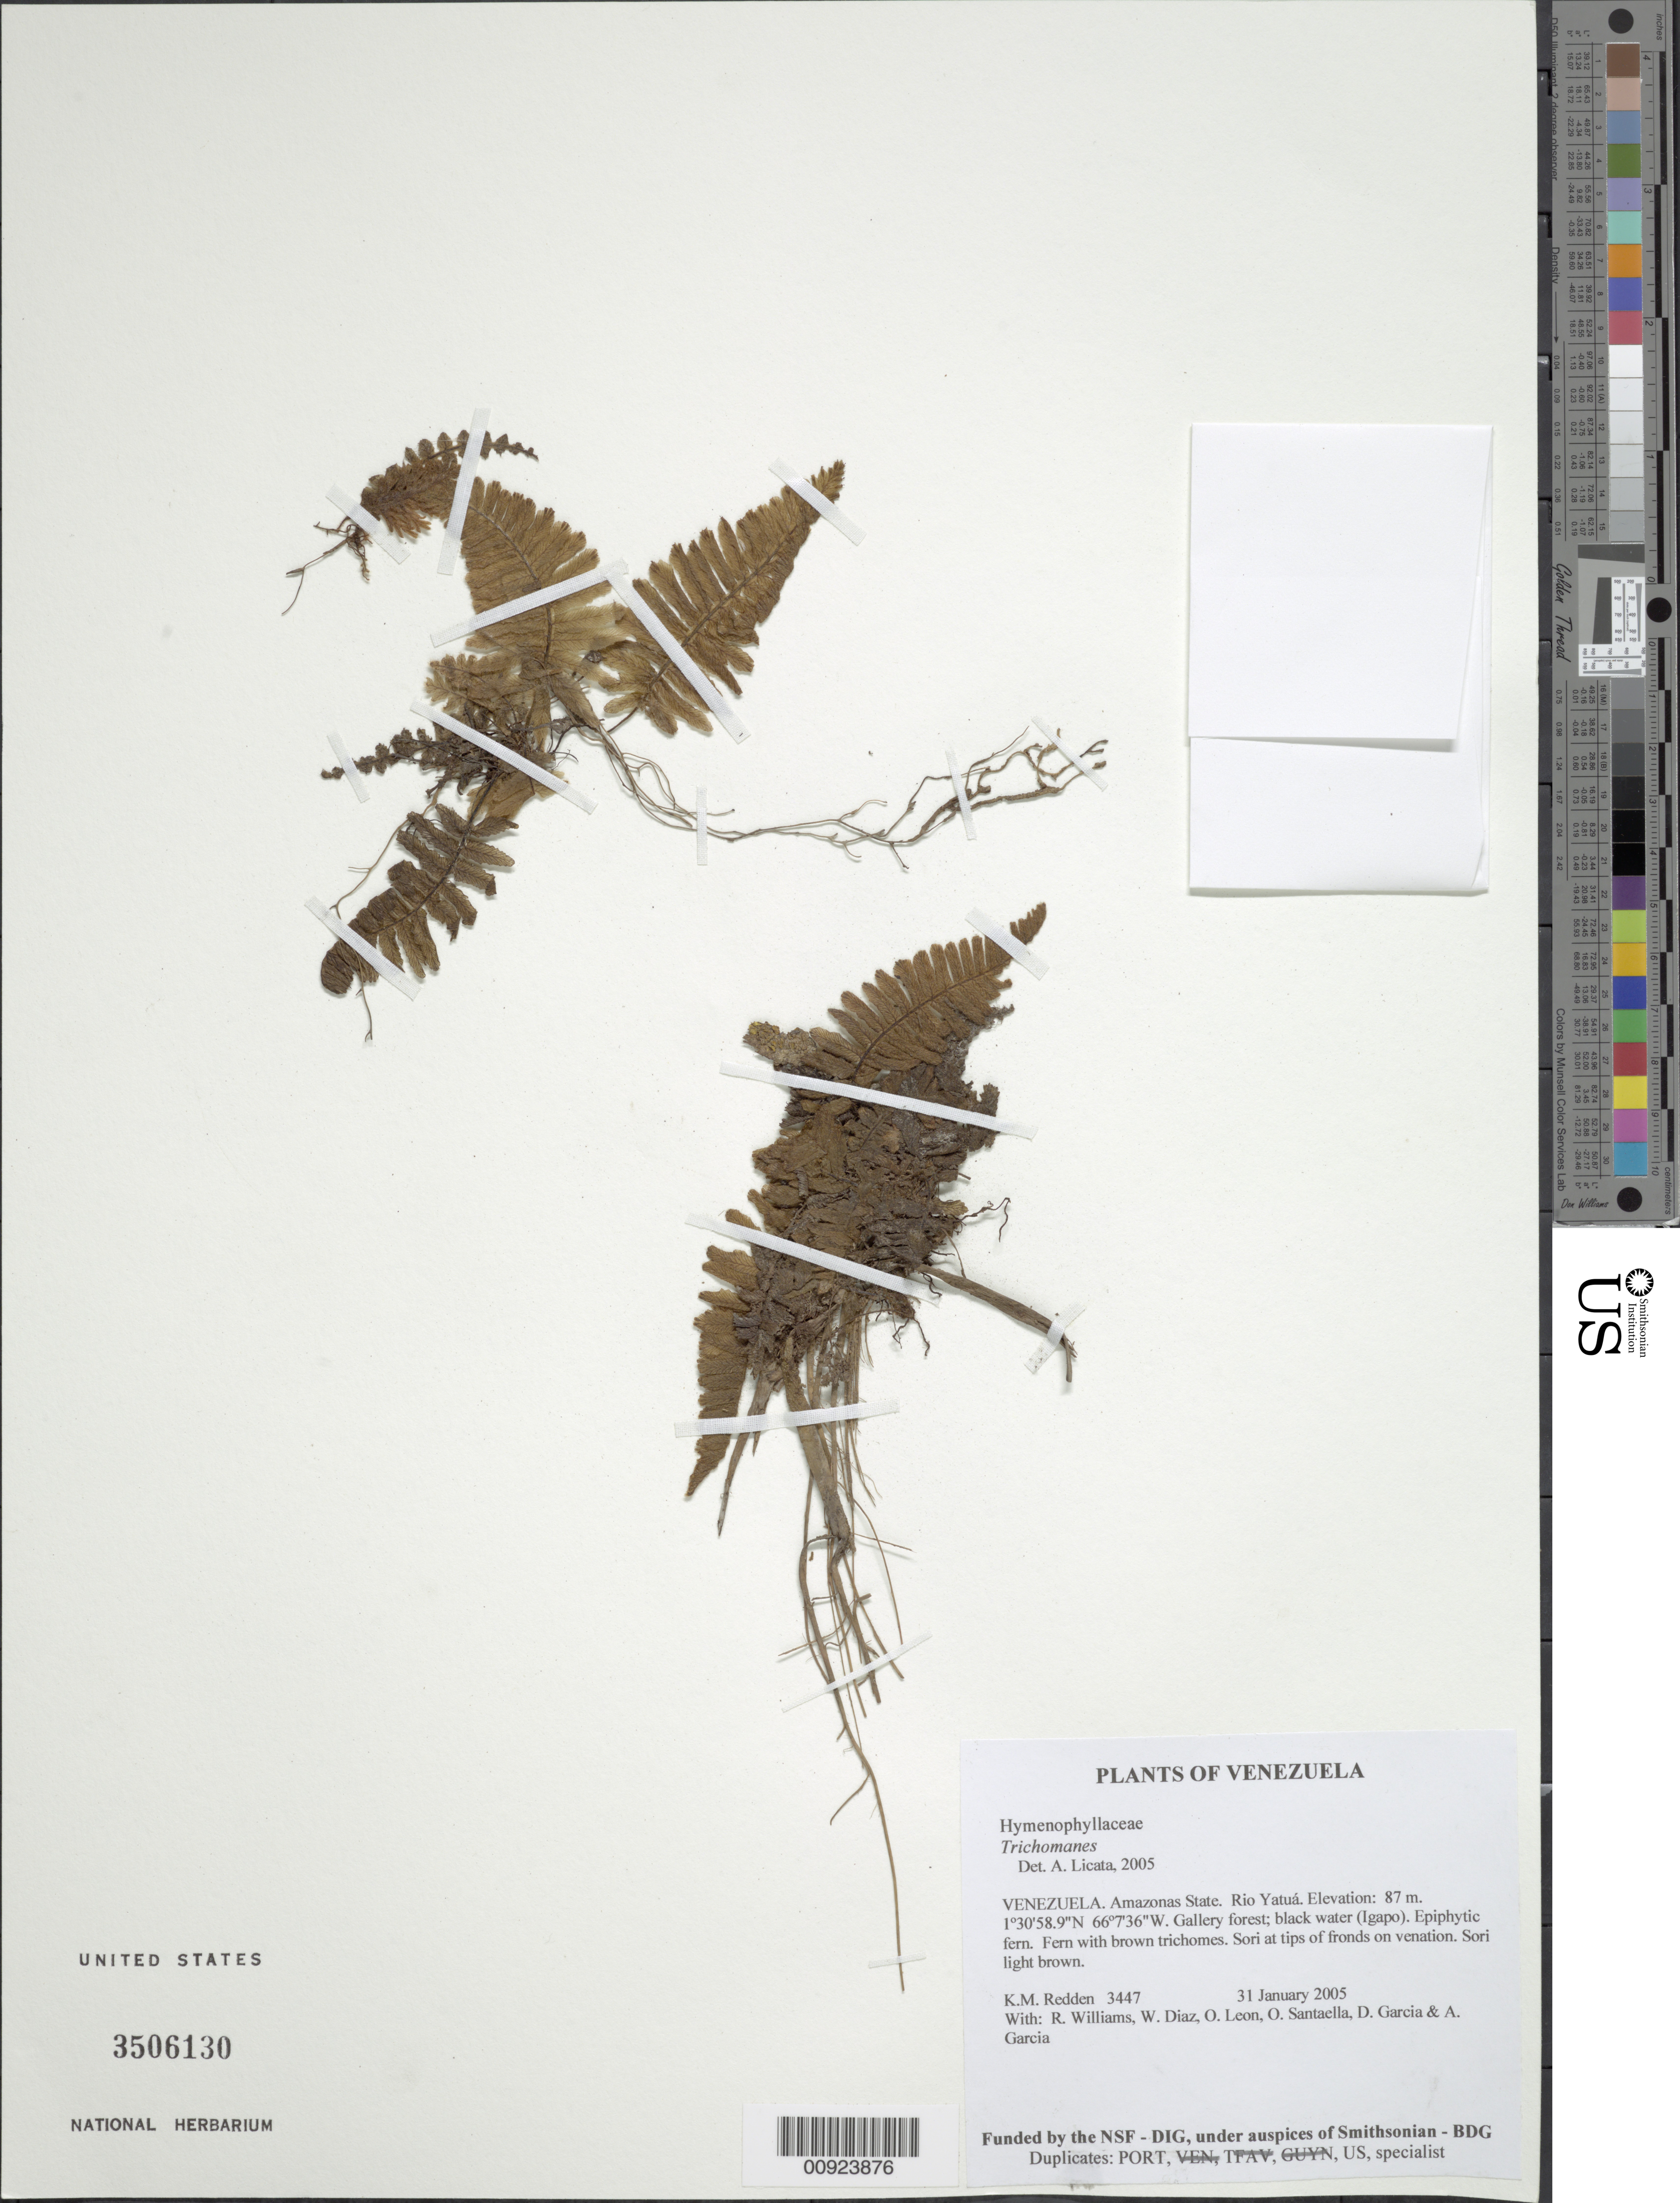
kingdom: Plantae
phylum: Tracheophyta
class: Polypodiopsida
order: Hymenophyllales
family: Hymenophyllaceae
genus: Trichomanes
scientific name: Trichomanes sp.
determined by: Licata, A., (PORT), Univ. Nac. Exp. de los Llanos Ezequiel Zamora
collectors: K. M. Redden, R. Williams, W. Díaz P., O. León, O. Santaella, D. Garcia & A. Garcia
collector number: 3447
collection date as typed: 31 January 2005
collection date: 2005-01-31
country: Venezuela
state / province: Amazonas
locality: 11 - Rio Yatuá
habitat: Gallery forest; black water (Igapo)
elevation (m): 87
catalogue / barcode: US 3506130